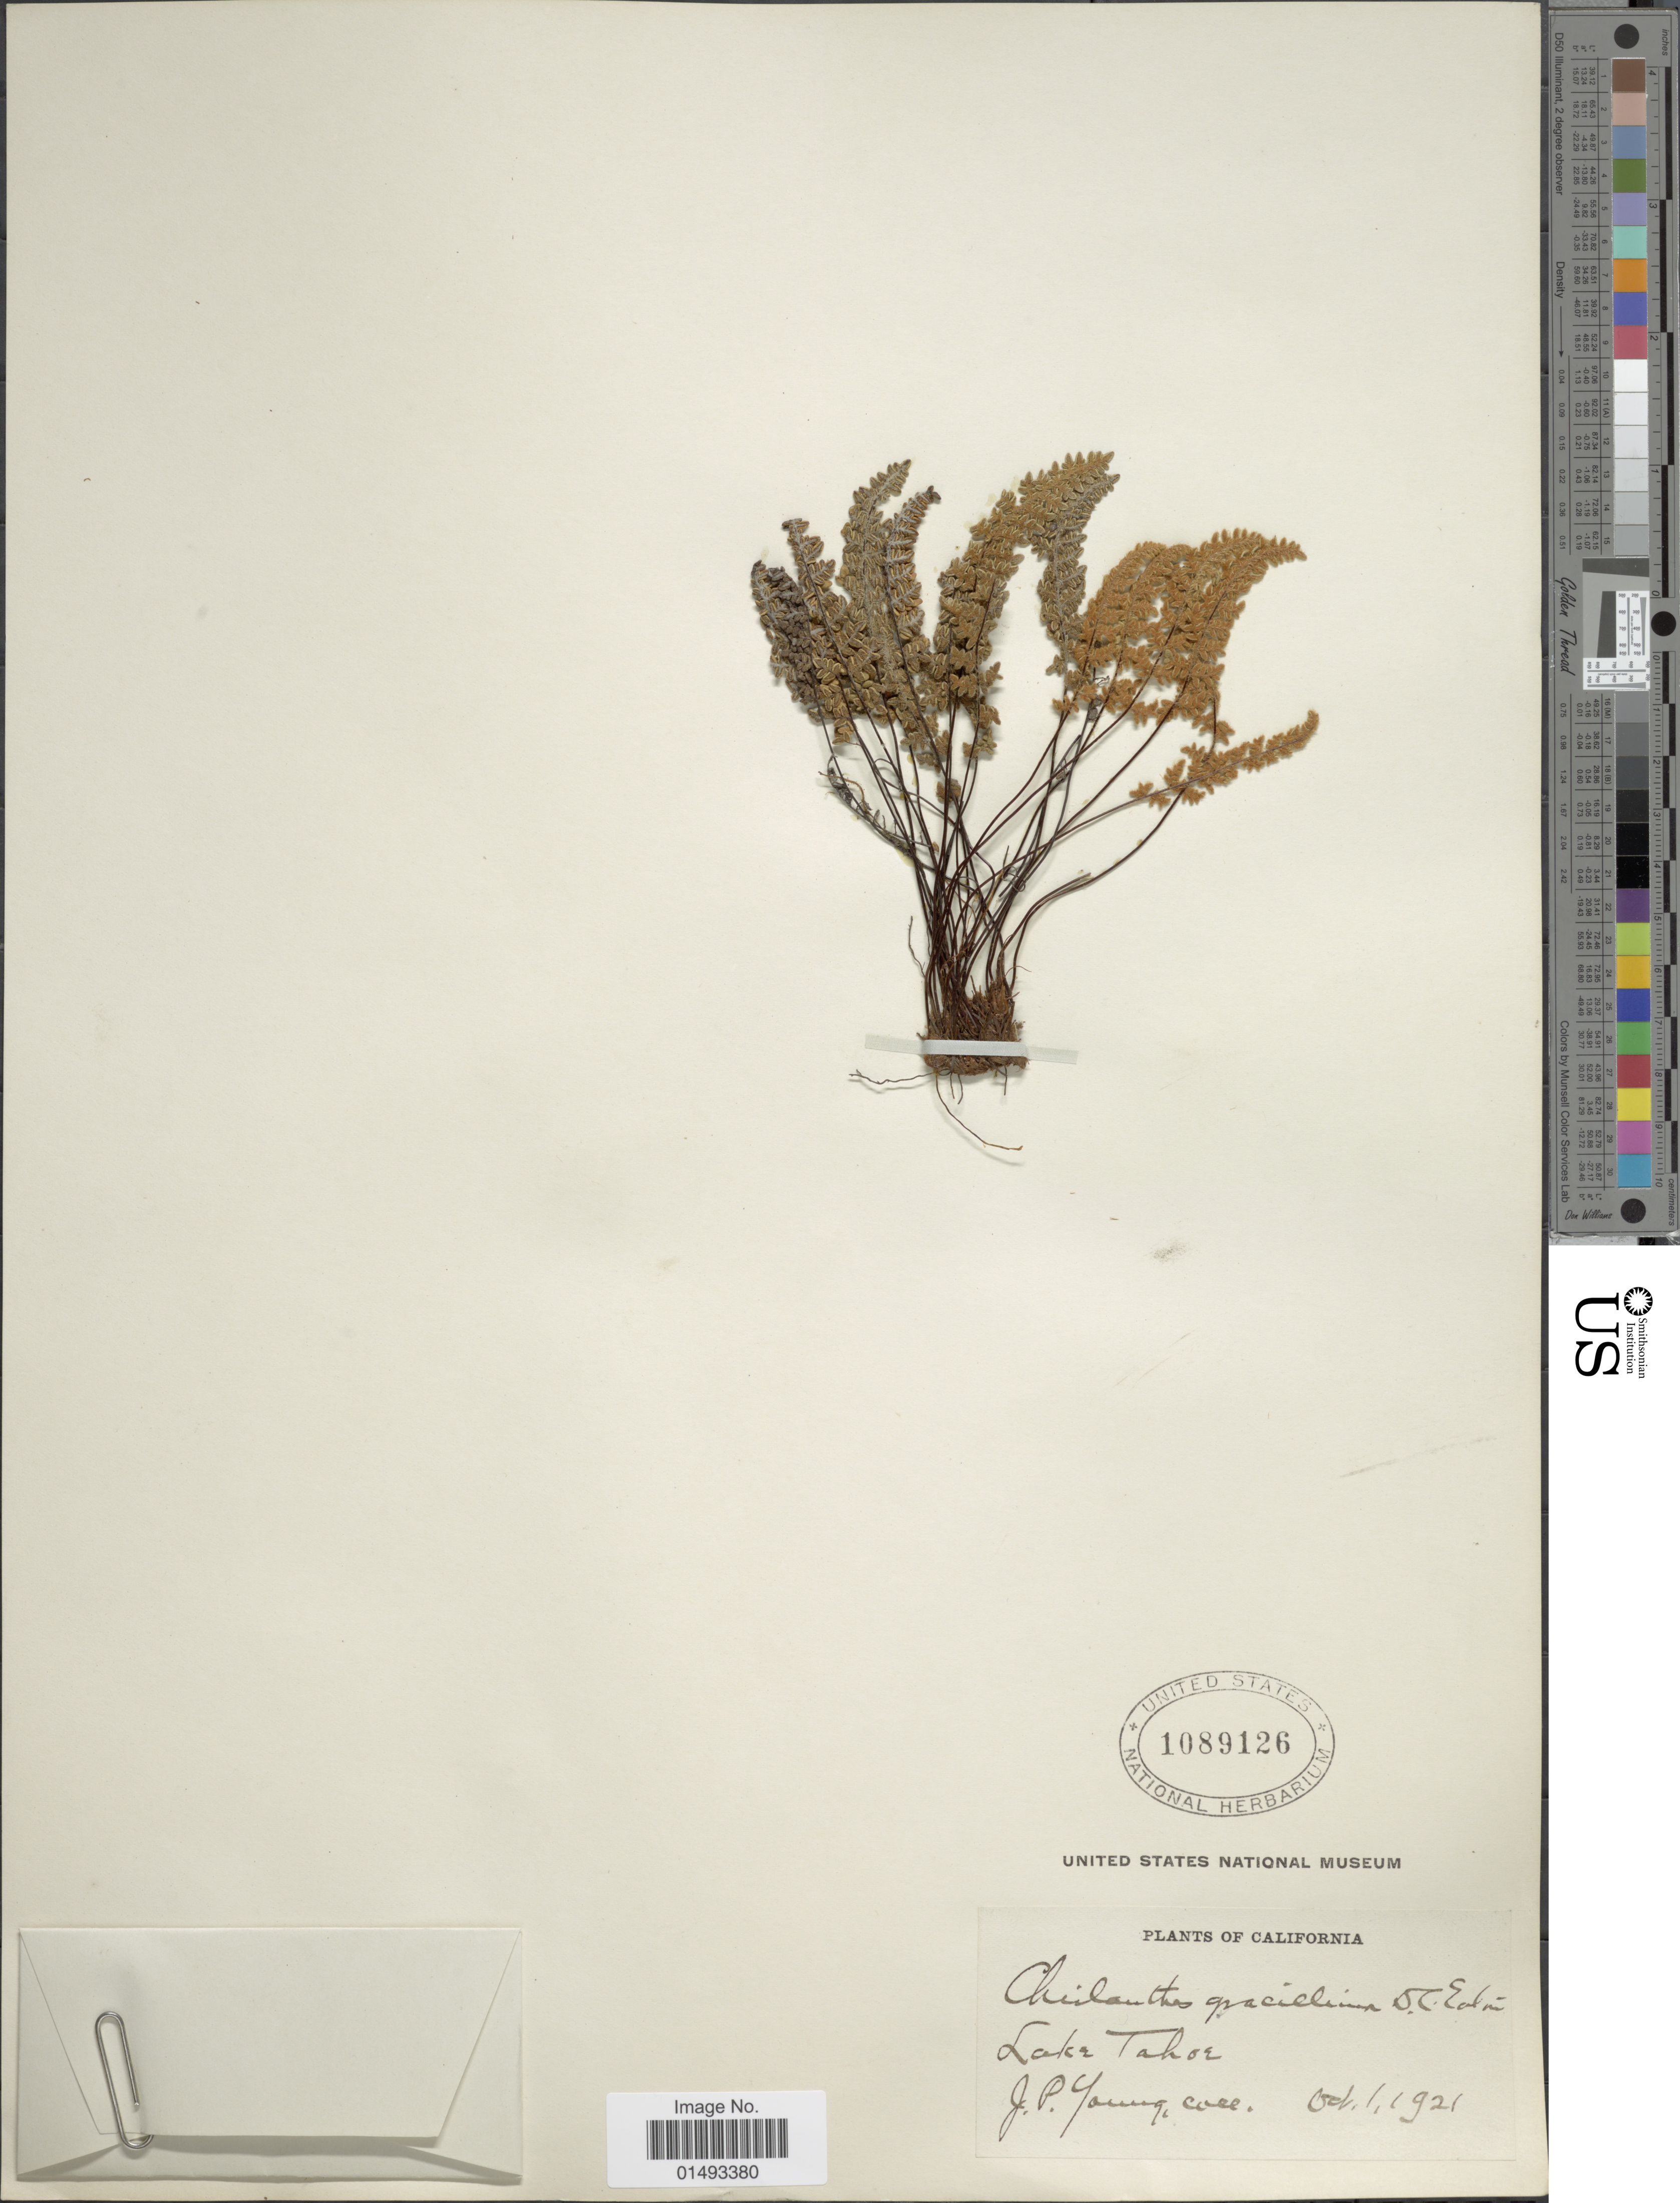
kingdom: Plantae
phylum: Tracheophyta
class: Polypodiopsida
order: Polypodiales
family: Pteridaceae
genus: Myriopteris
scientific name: Myriopteris gracillima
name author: (D.C. Eaton) J. Sm.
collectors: J. P. Young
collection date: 1921-10-01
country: United States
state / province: California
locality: Lake Tahoe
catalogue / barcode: US 1089126